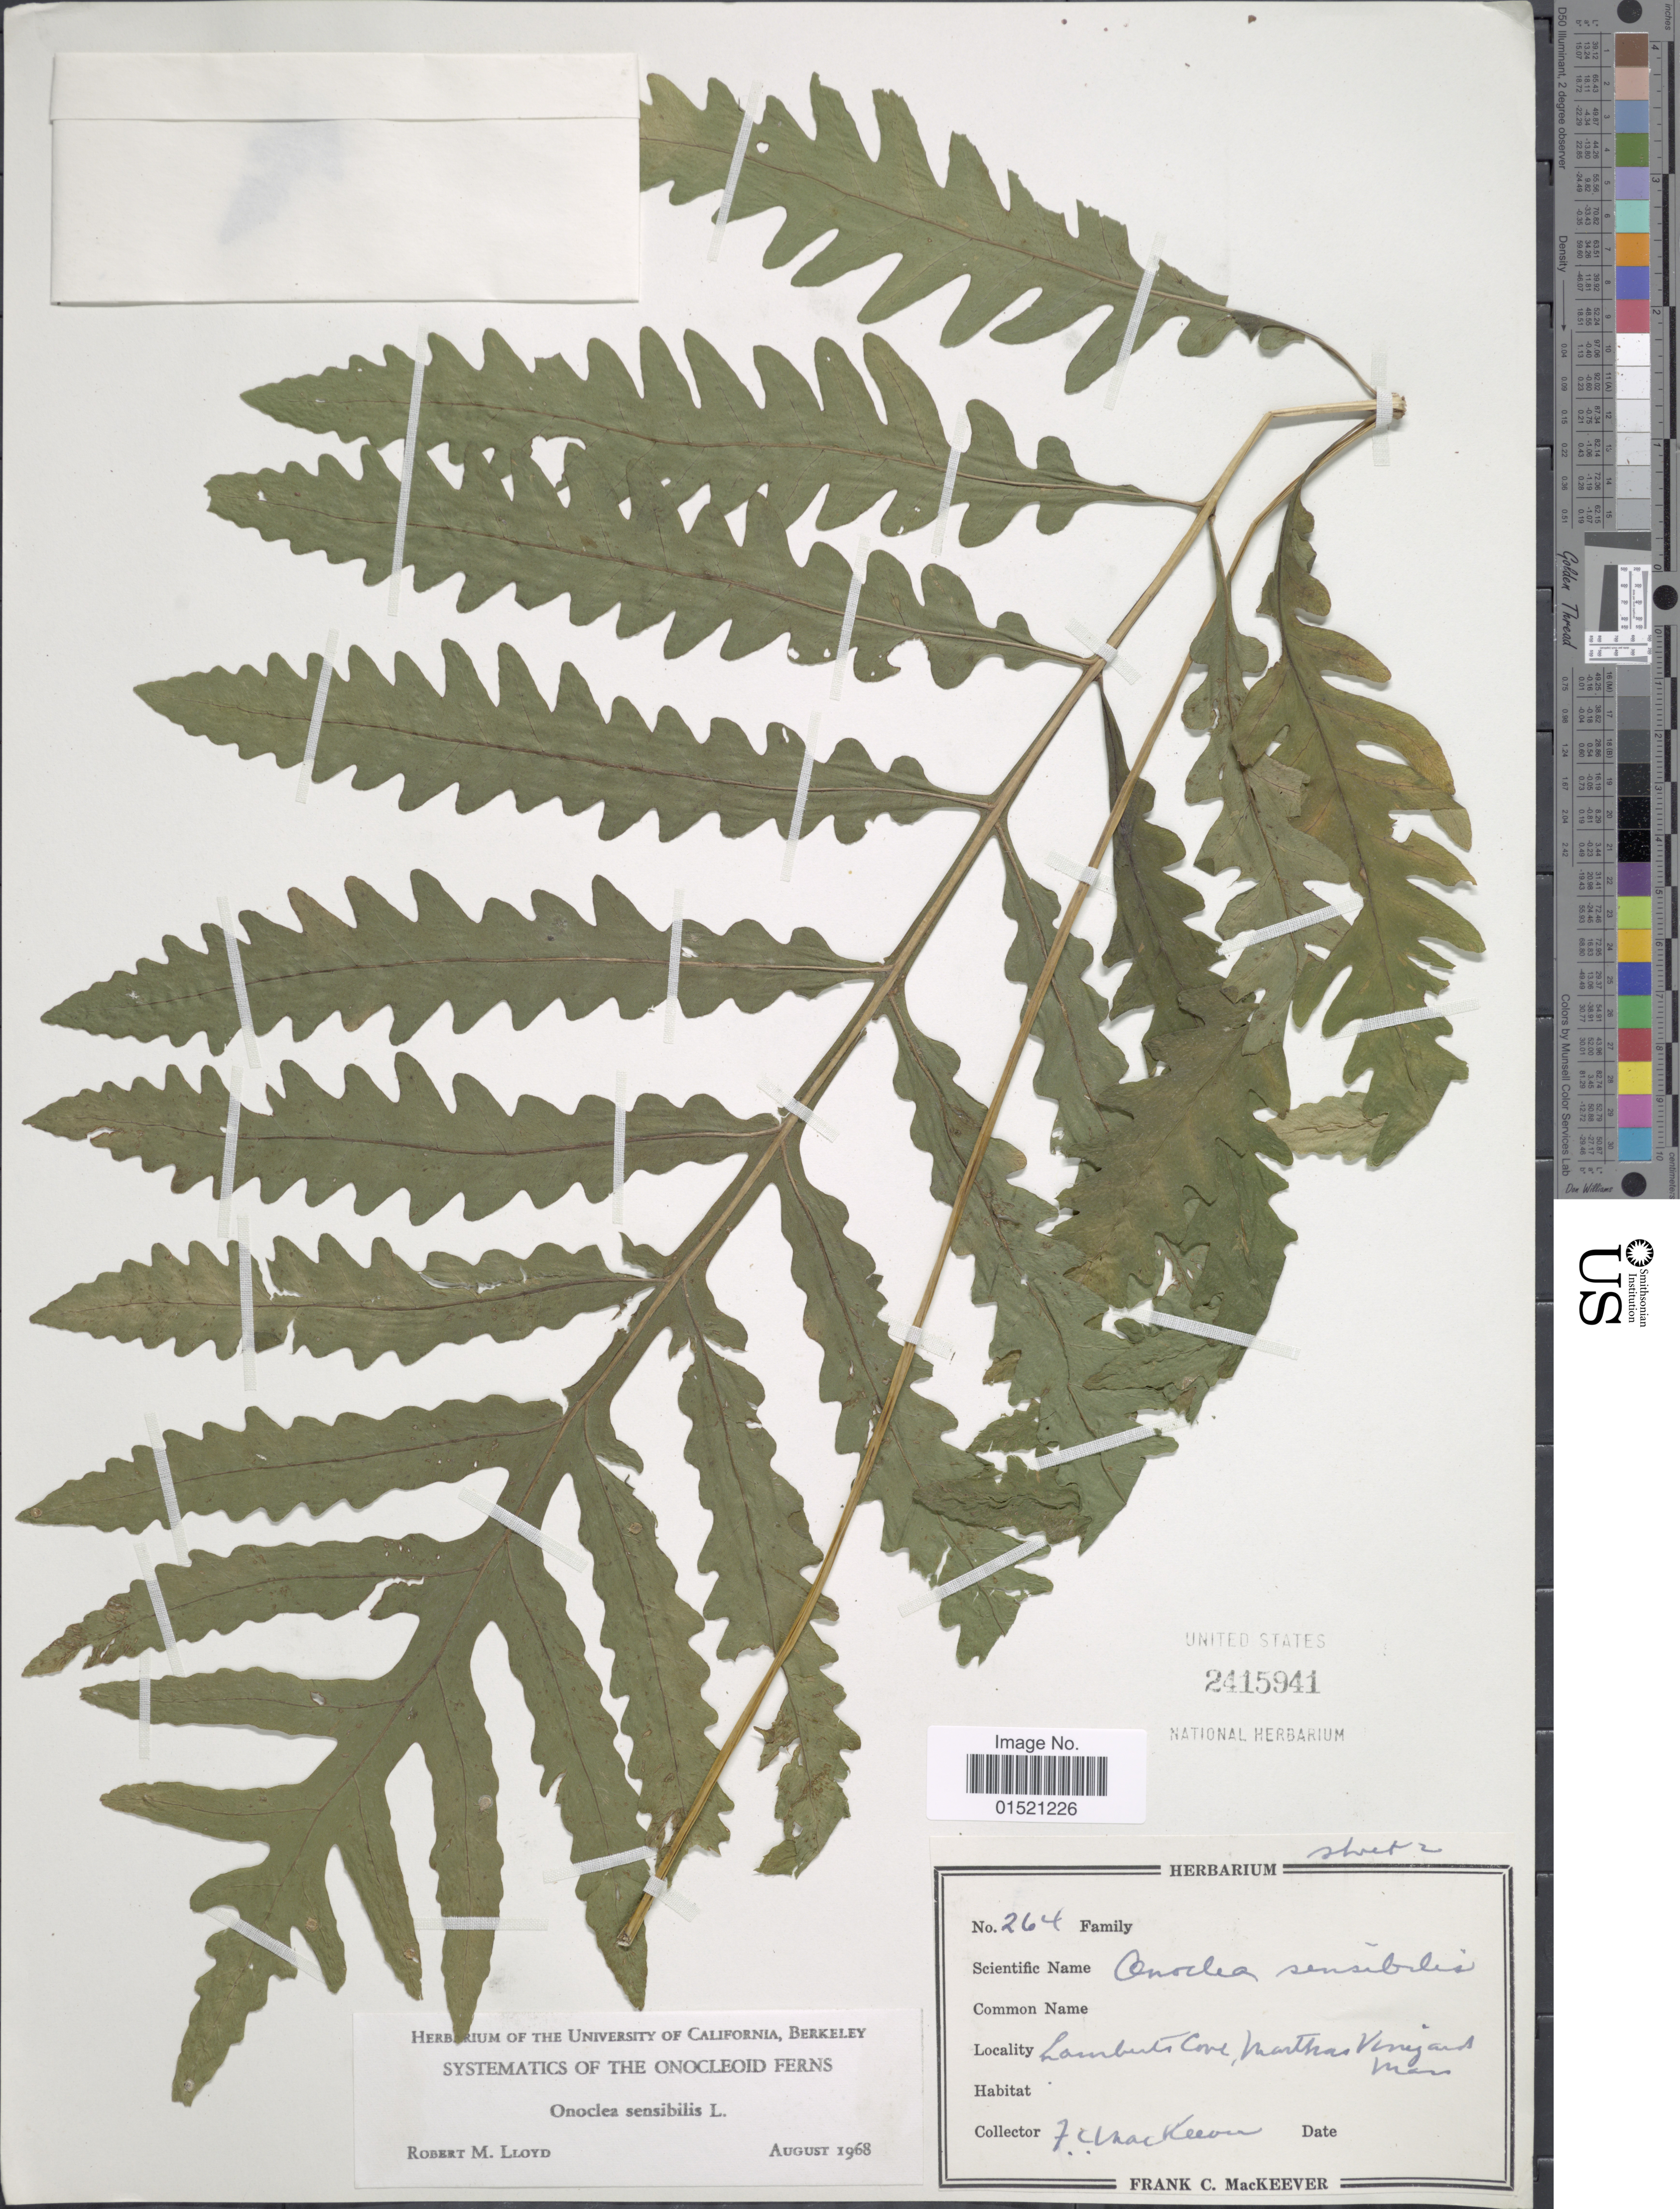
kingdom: Plantae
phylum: Tracheophyta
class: Polypodiopsida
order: Polypodiales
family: Onocleaceae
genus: Onoclea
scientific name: Onoclea sensibilis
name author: L.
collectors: F. C. MacKeever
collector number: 264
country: United States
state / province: Massachusetts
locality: Lamberts Cove, Marthas Vineyard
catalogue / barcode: US 2415941